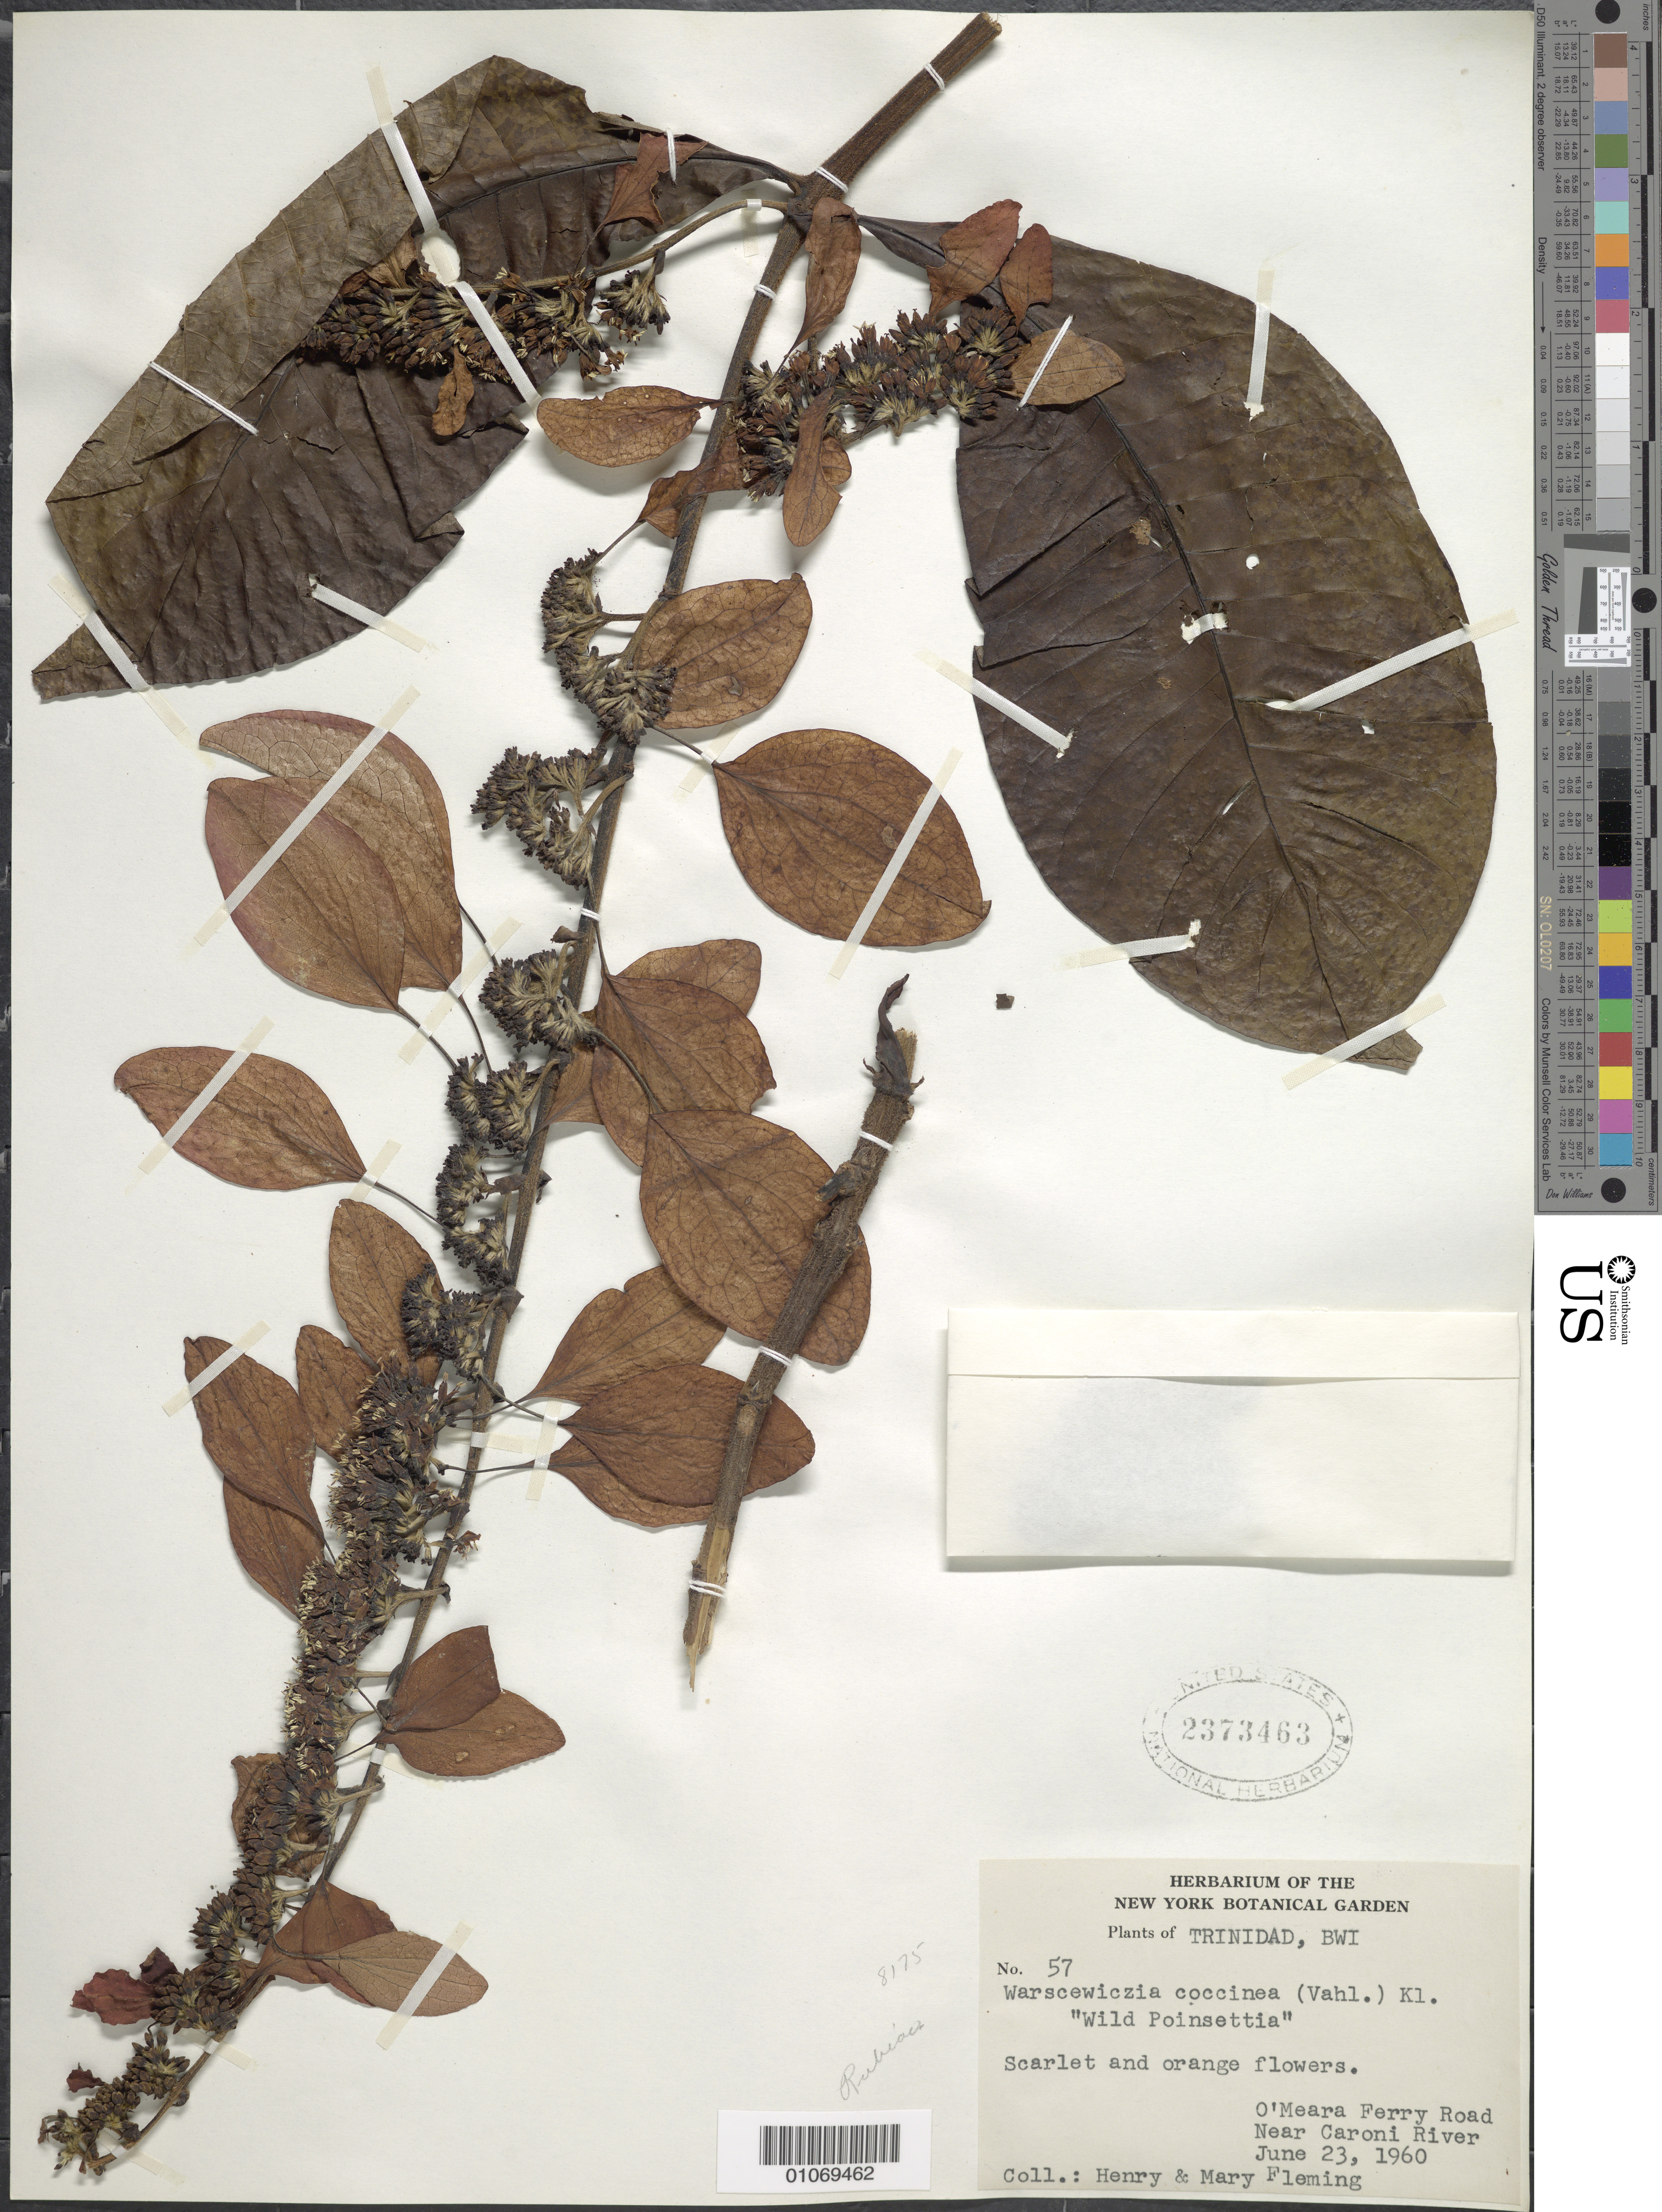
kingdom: Plantae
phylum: Tracheophyta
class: Magnoliopsida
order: Gentianales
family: Rubiaceae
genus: Warszewiczia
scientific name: Warszewiczia coccinea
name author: (Vahl) Klotzsch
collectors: H. Fleming & M. Fleming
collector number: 57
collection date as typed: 23 Jun 1960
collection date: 1960-06-23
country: Trinidad and Tobago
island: Trinidad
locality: O'Mearea Ferry Road near Caroni River.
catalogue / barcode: US 2373463